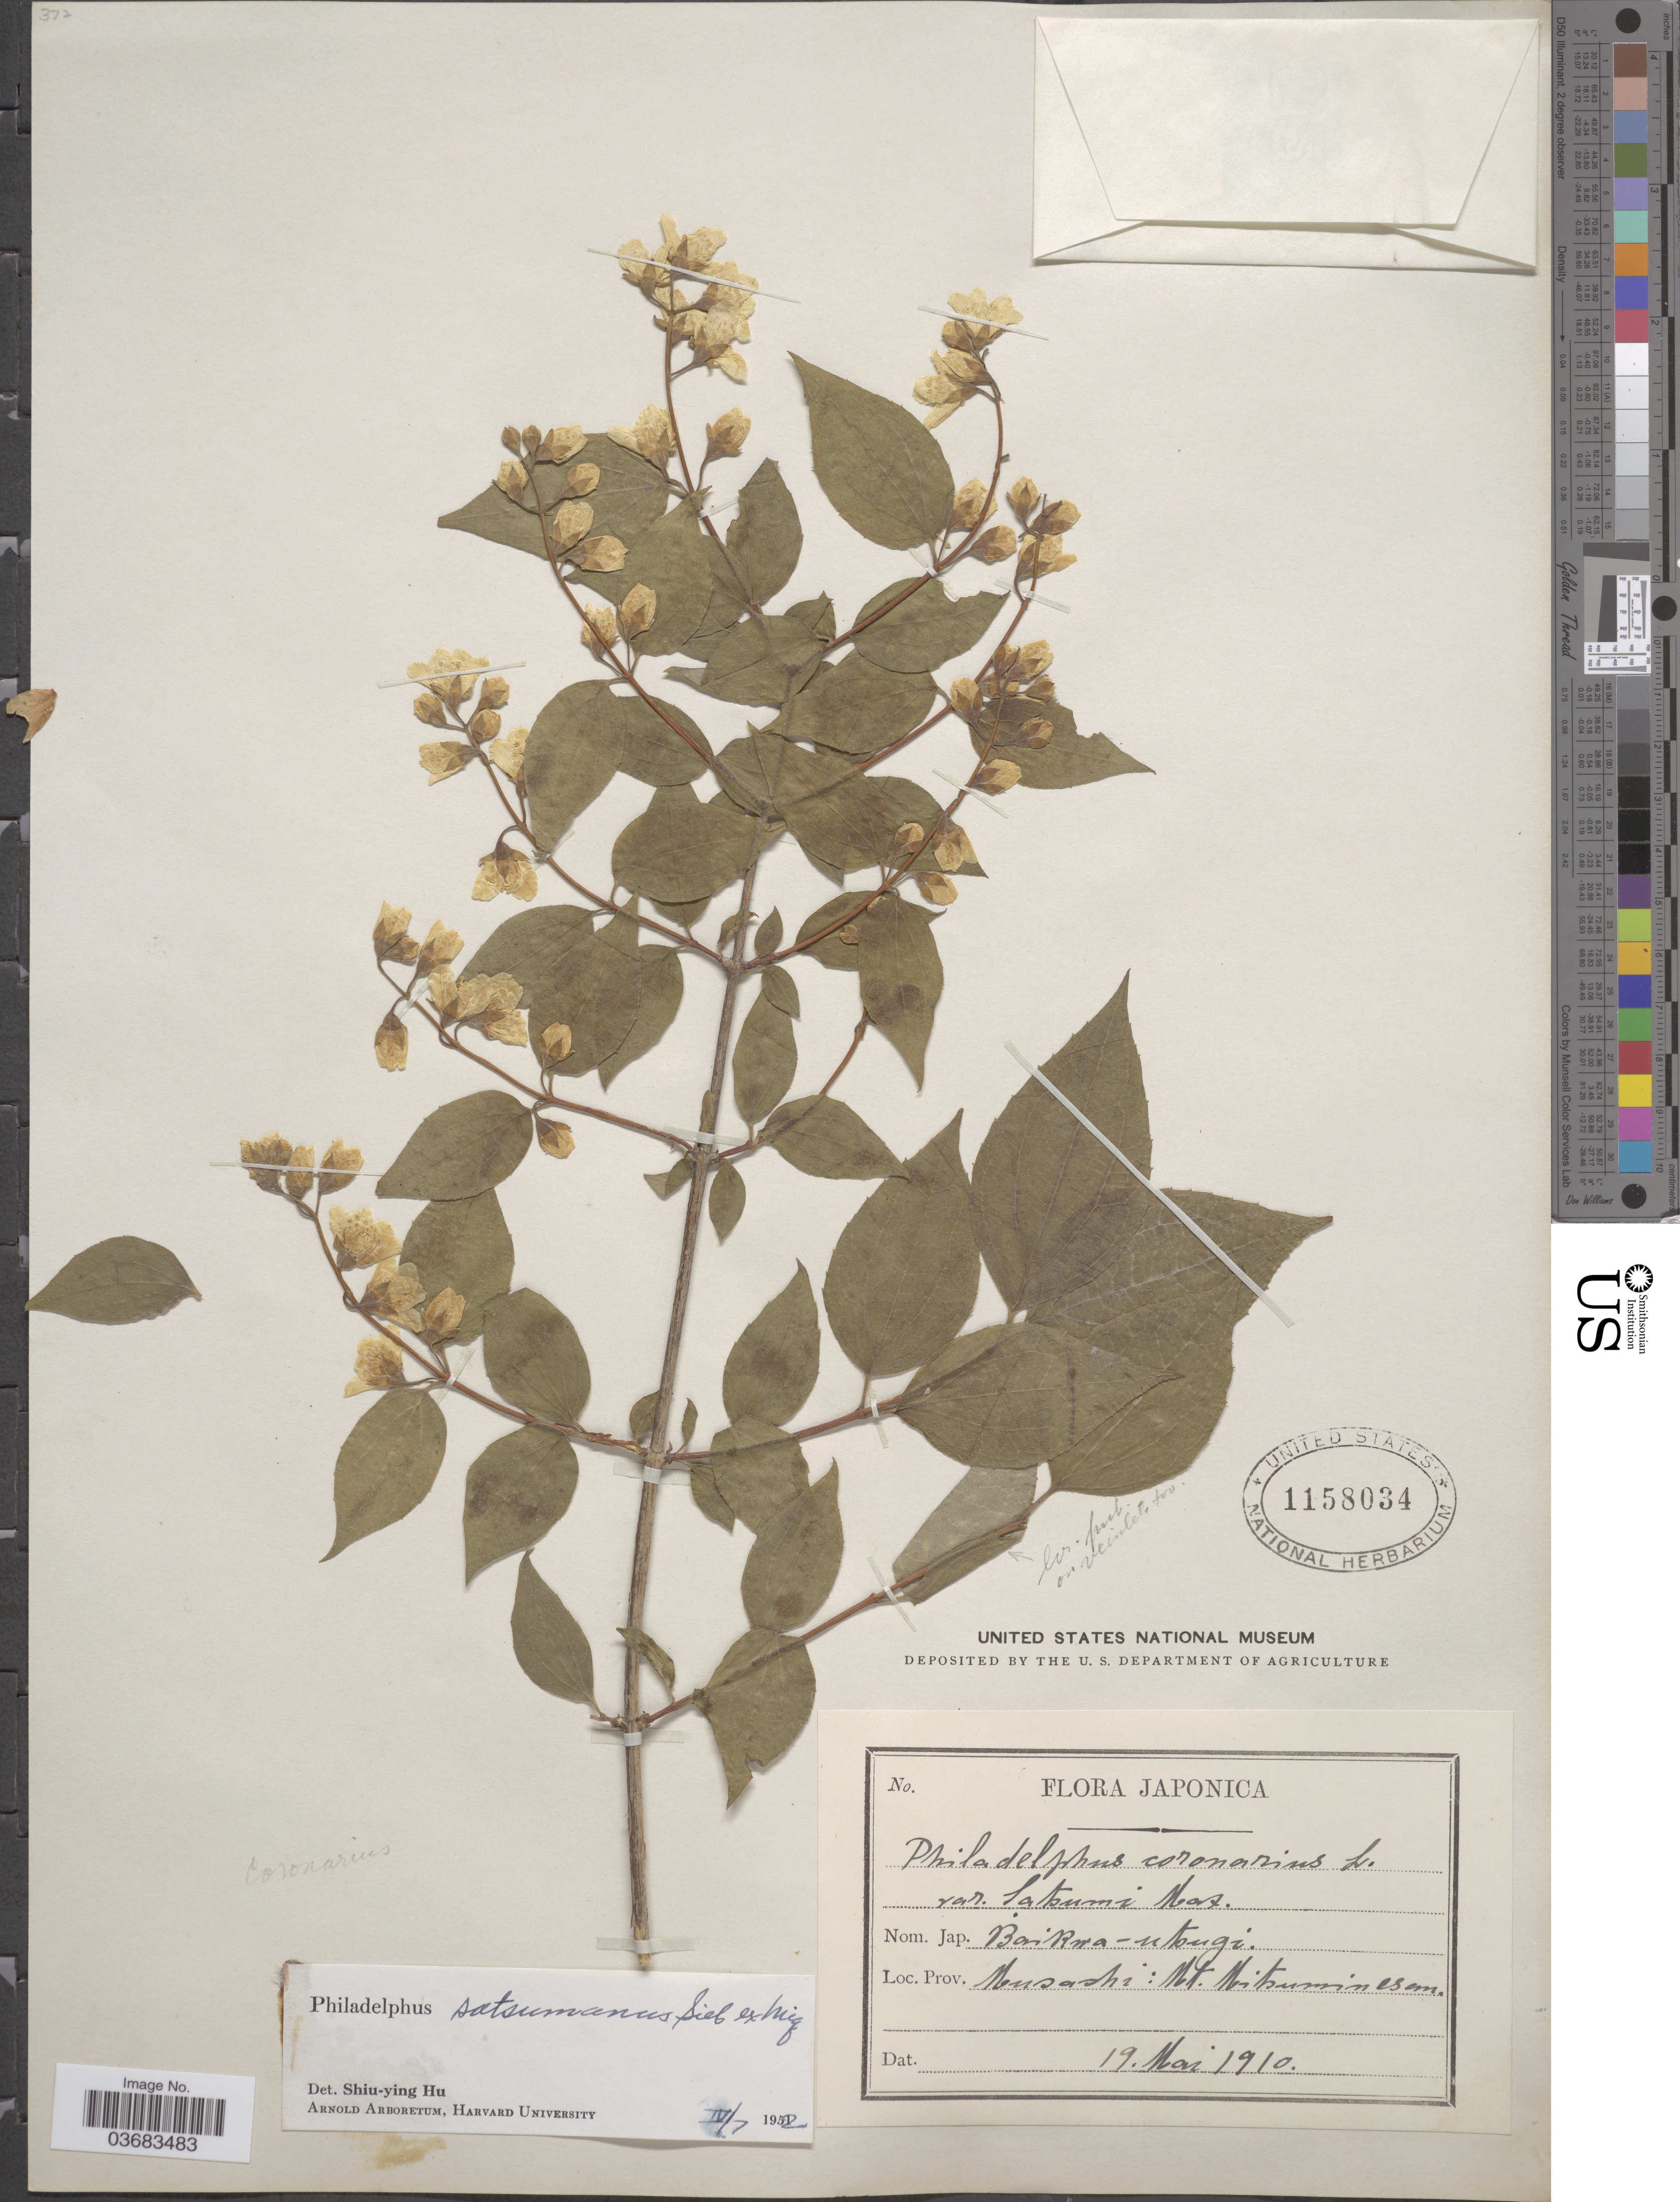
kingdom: Plantae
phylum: Tracheophyta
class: Magnoliopsida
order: Cornales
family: Hydrangeaceae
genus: Philadelphus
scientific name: Philadelphus satsumanus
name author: Miq.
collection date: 1910-05-19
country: Japan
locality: Prov. Musashi: Mt. Nitsuminesan.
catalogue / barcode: US 1158034